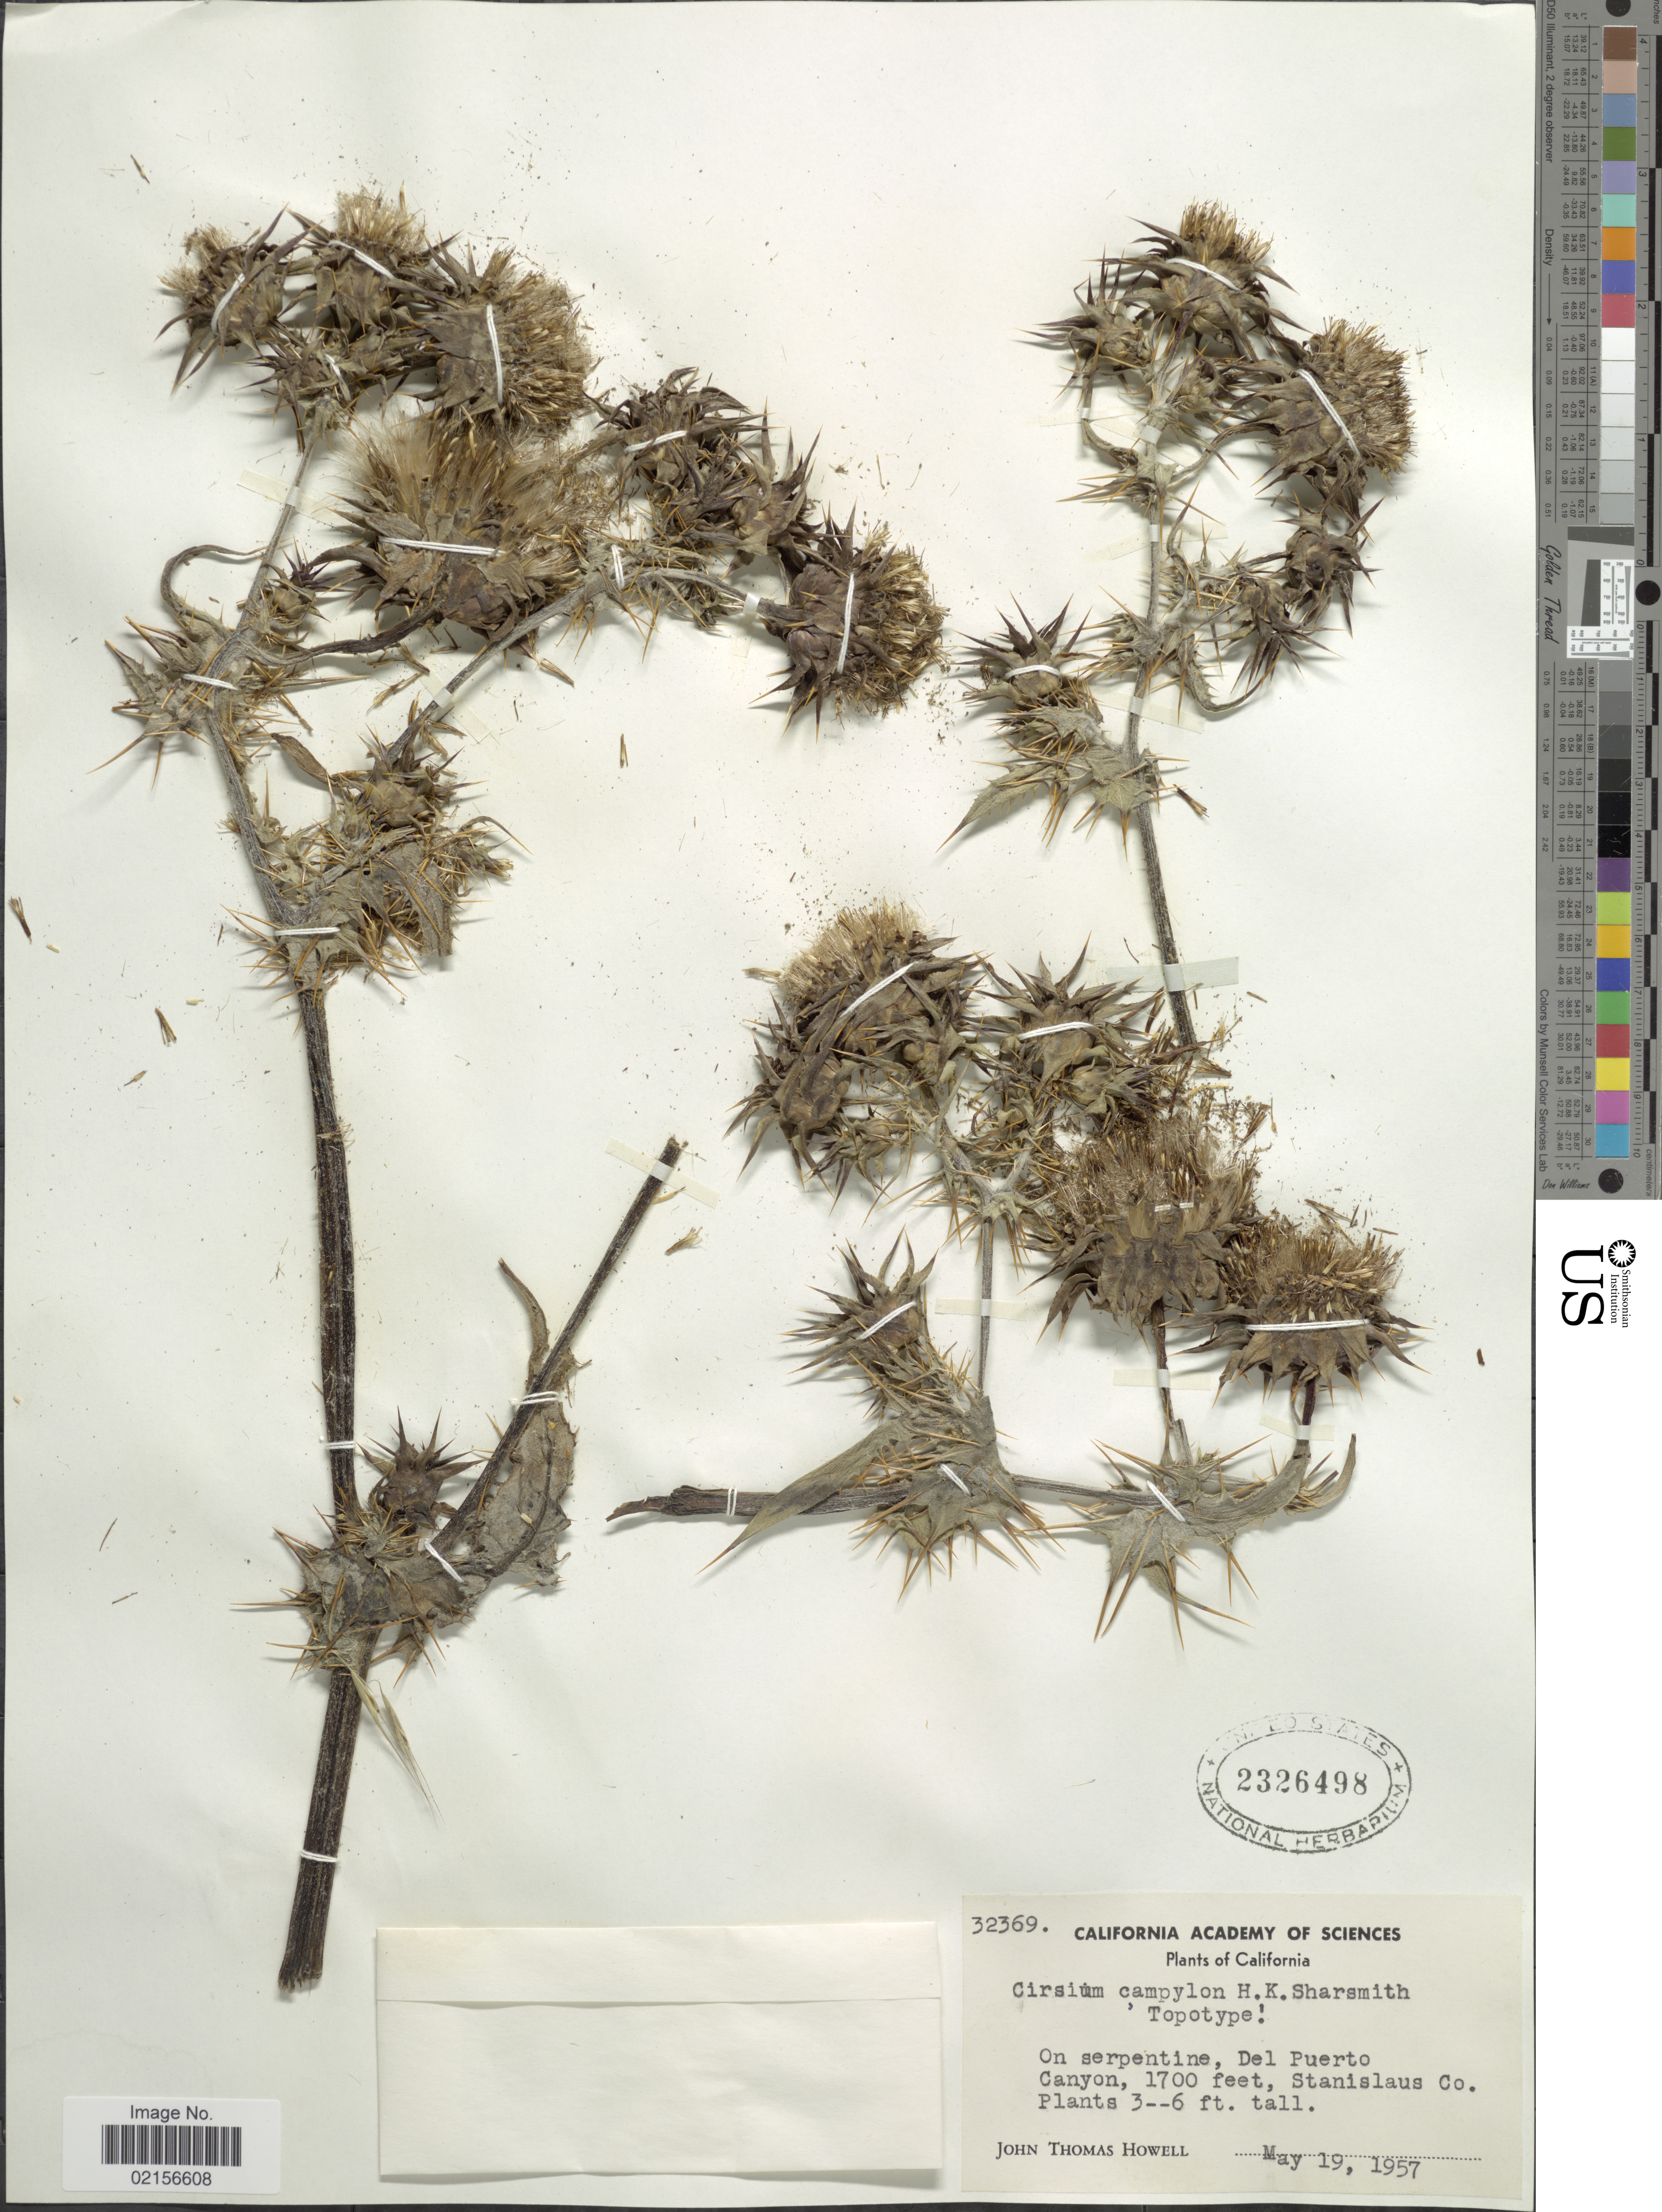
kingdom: Plantae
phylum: Tracheophyta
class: Magnoliopsida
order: Asterales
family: Asteraceae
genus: Cirsium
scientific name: Cirsium fontinale var. campylon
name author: (H. Sharsm.) Pilz ex D.J. Keil & C.E. Turner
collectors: J. T. Howell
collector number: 32369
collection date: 1957-05-19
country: United States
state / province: California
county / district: Stanislaus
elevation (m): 518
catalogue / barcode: US 2326498